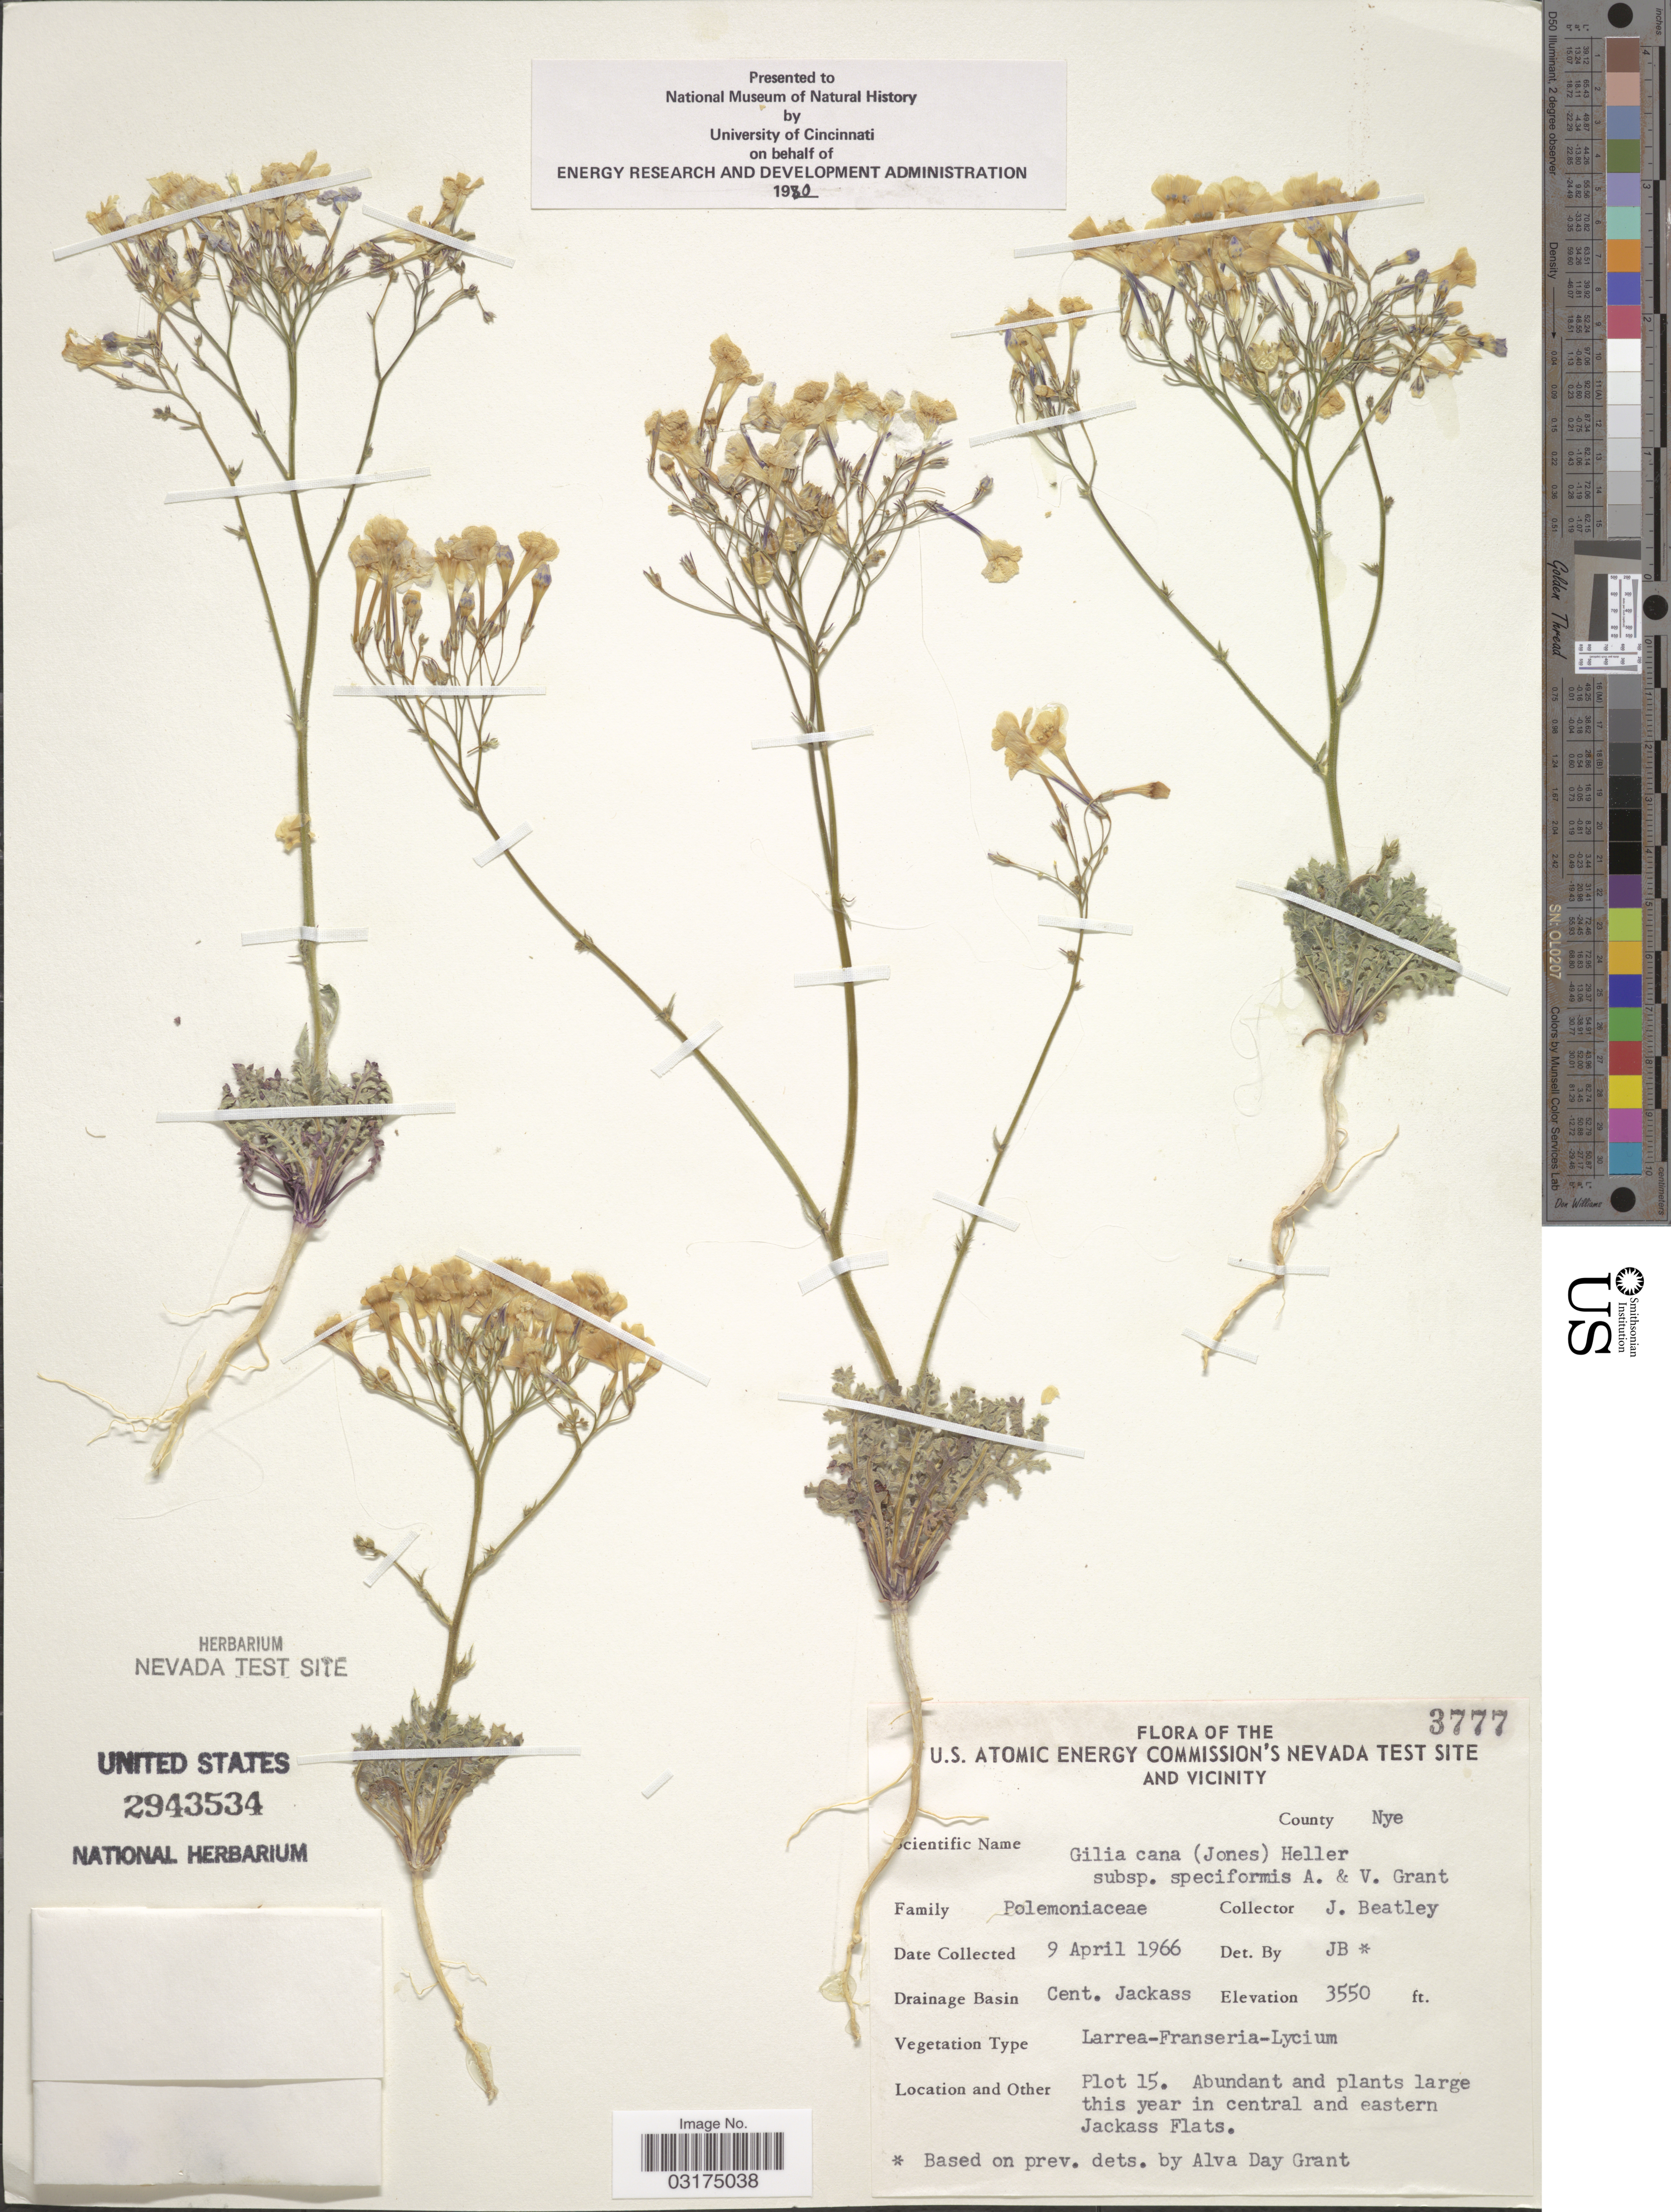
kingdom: Plantae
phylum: Tracheophyta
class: Magnoliopsida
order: Ericales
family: Polemoniaceae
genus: Gilia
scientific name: Gilia cana subsp. speciformis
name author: A.D. Grant & V.E. Grant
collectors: J. C. Beatley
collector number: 3777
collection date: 1966-04-09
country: United States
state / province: Nevada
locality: The U. S. Atomic Energy Commission's Nevada Test Site and Vicinity. County Nye. Drainage Basin Cent. Jackass. Plot 15. In central and eastern Jackass Flats.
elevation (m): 1082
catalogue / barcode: US 2943534